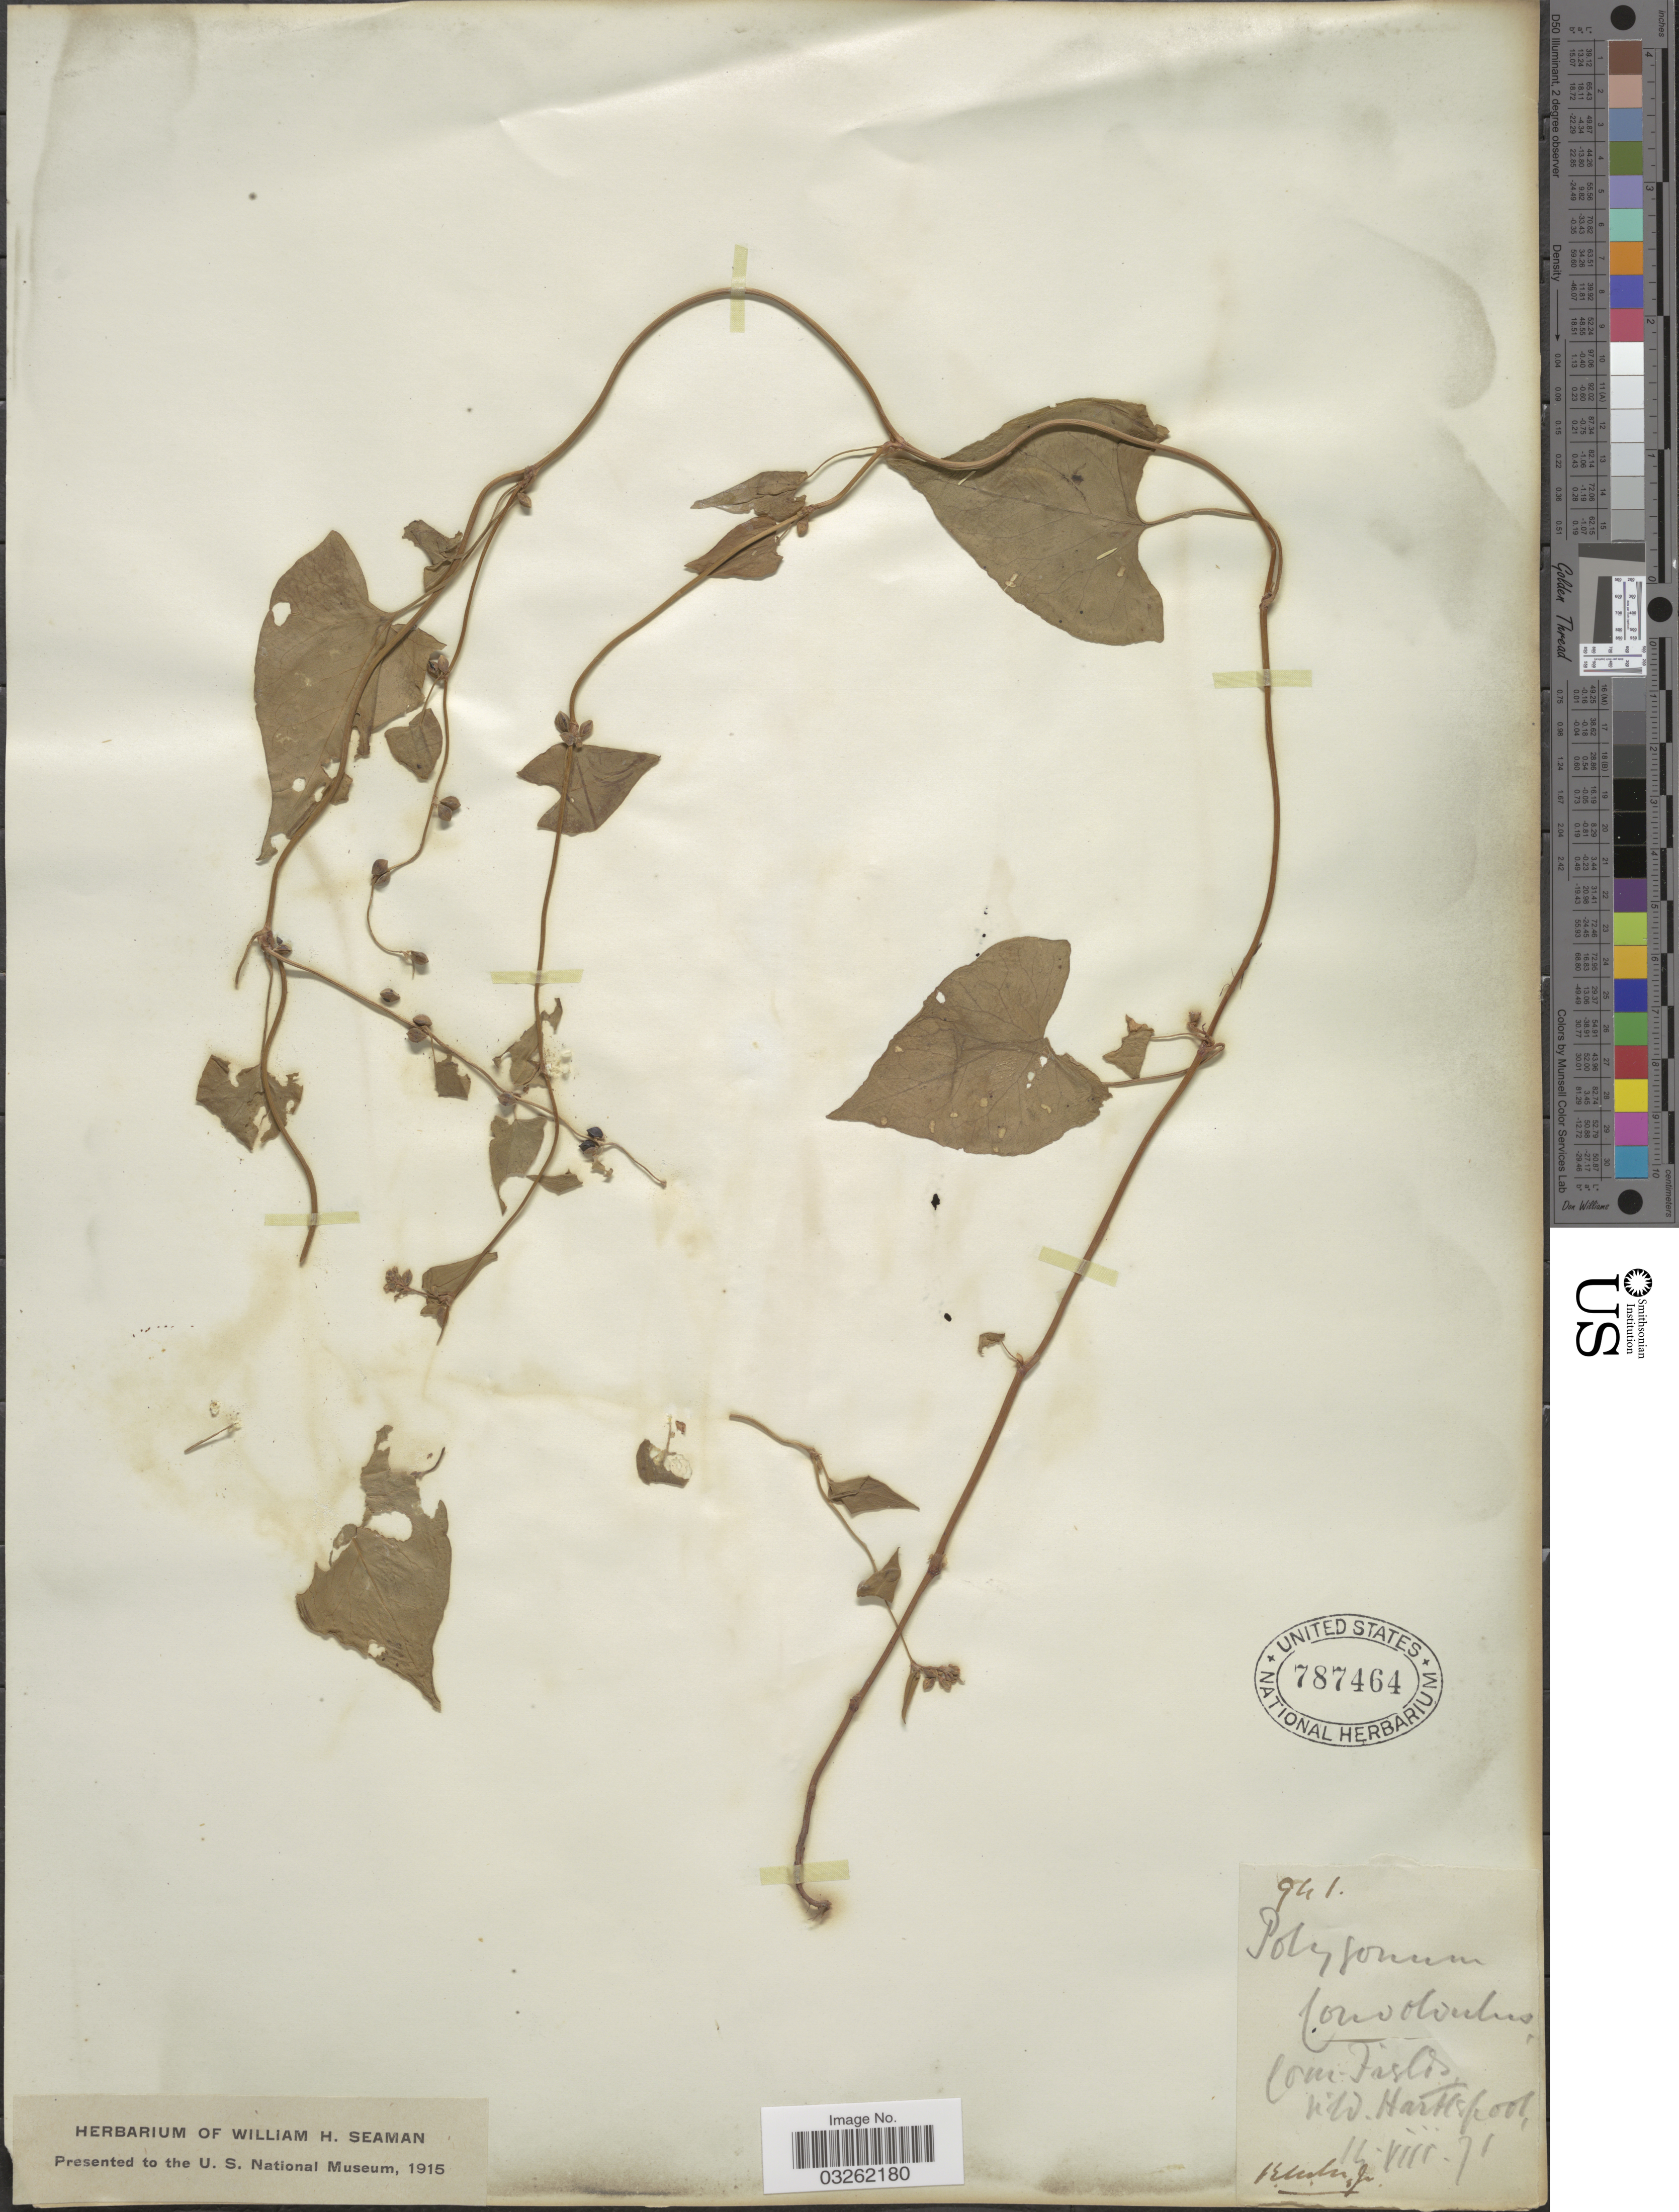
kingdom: Plantae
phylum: Tracheophyta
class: Magnoliopsida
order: Caryophyllales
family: Polygonaceae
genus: Fallopia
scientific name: Fallopia convolvulus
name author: (L.) Á. Löve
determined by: Strong, M. T., (US), Smithsonian Institution - National Museum of Natural History (UNITED STATES)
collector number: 941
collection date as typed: Transcribed d/m/y: 11/8/71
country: United Kingdom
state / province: England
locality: [illegible text] Hartlepool.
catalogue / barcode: US 787464